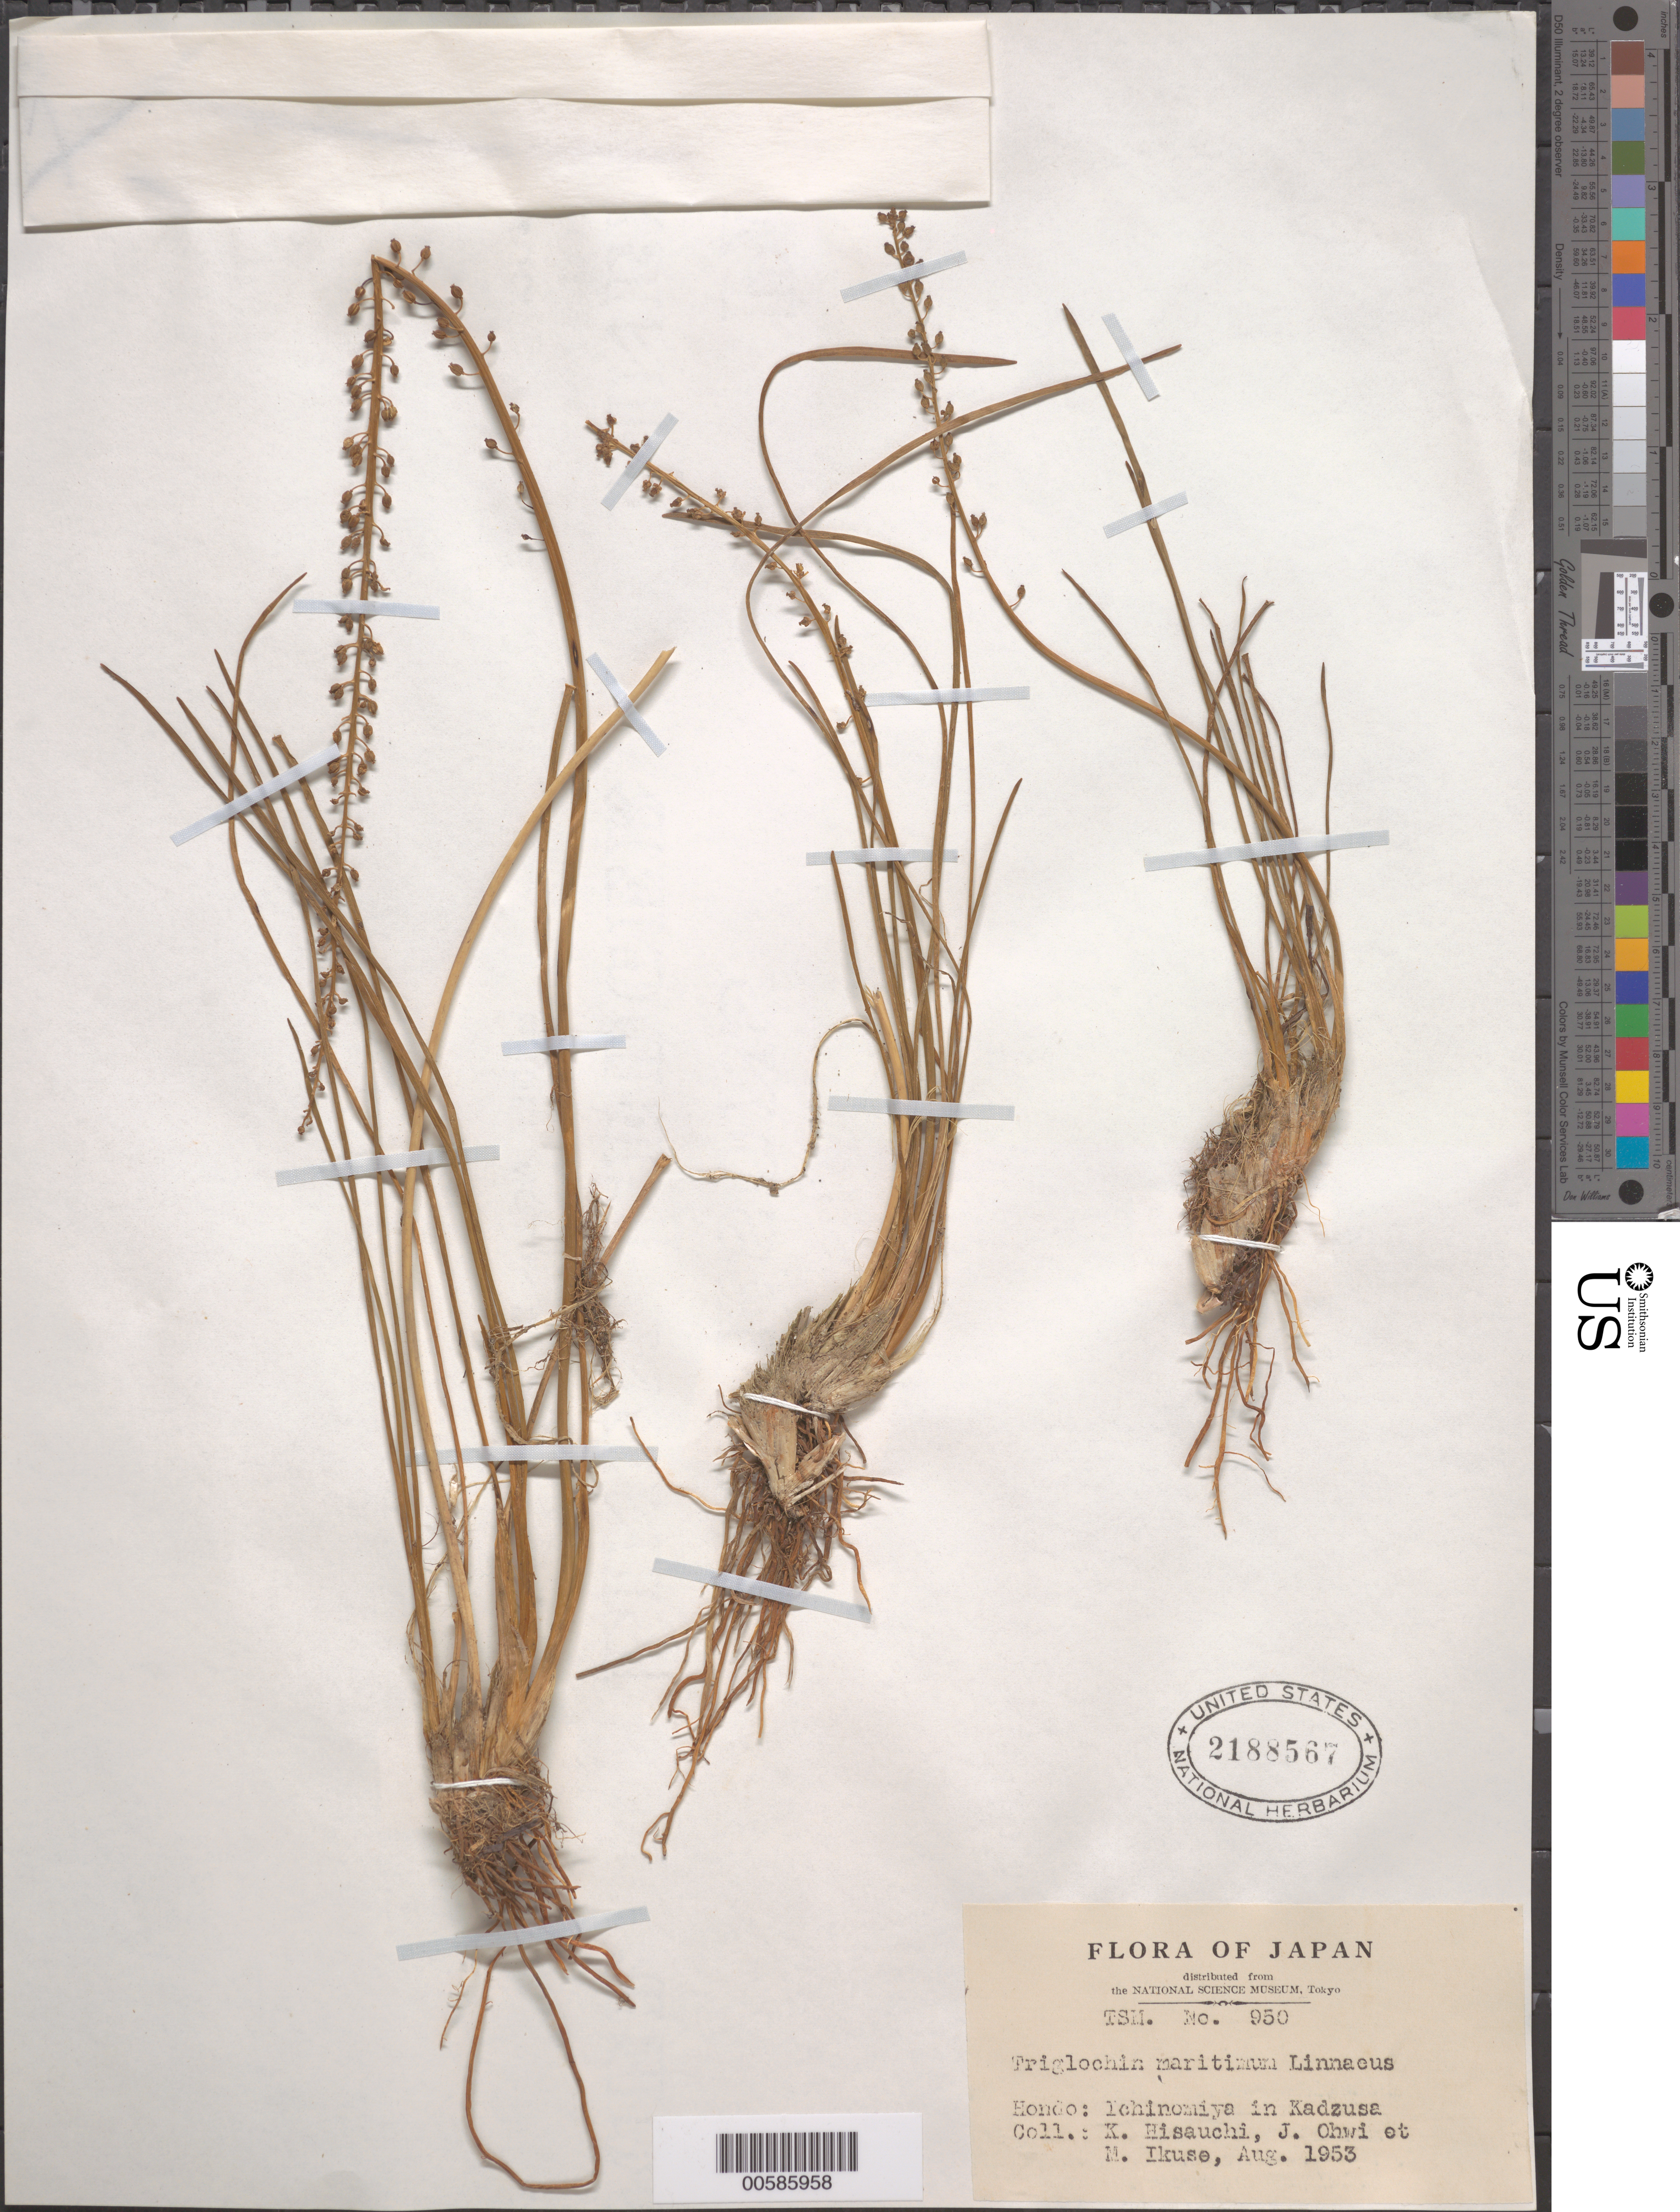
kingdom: Plantae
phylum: Tracheophyta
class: Liliopsida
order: Alismatales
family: Juncaginaceae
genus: Triglochin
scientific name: Triglochin maritima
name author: L.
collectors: K. Hisauchi, J. Ohwik & M. Ikuse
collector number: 950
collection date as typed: Aug 1953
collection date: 1953-08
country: Japan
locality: Hondo, Ichinomiya in Kadzusa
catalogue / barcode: US 2188567